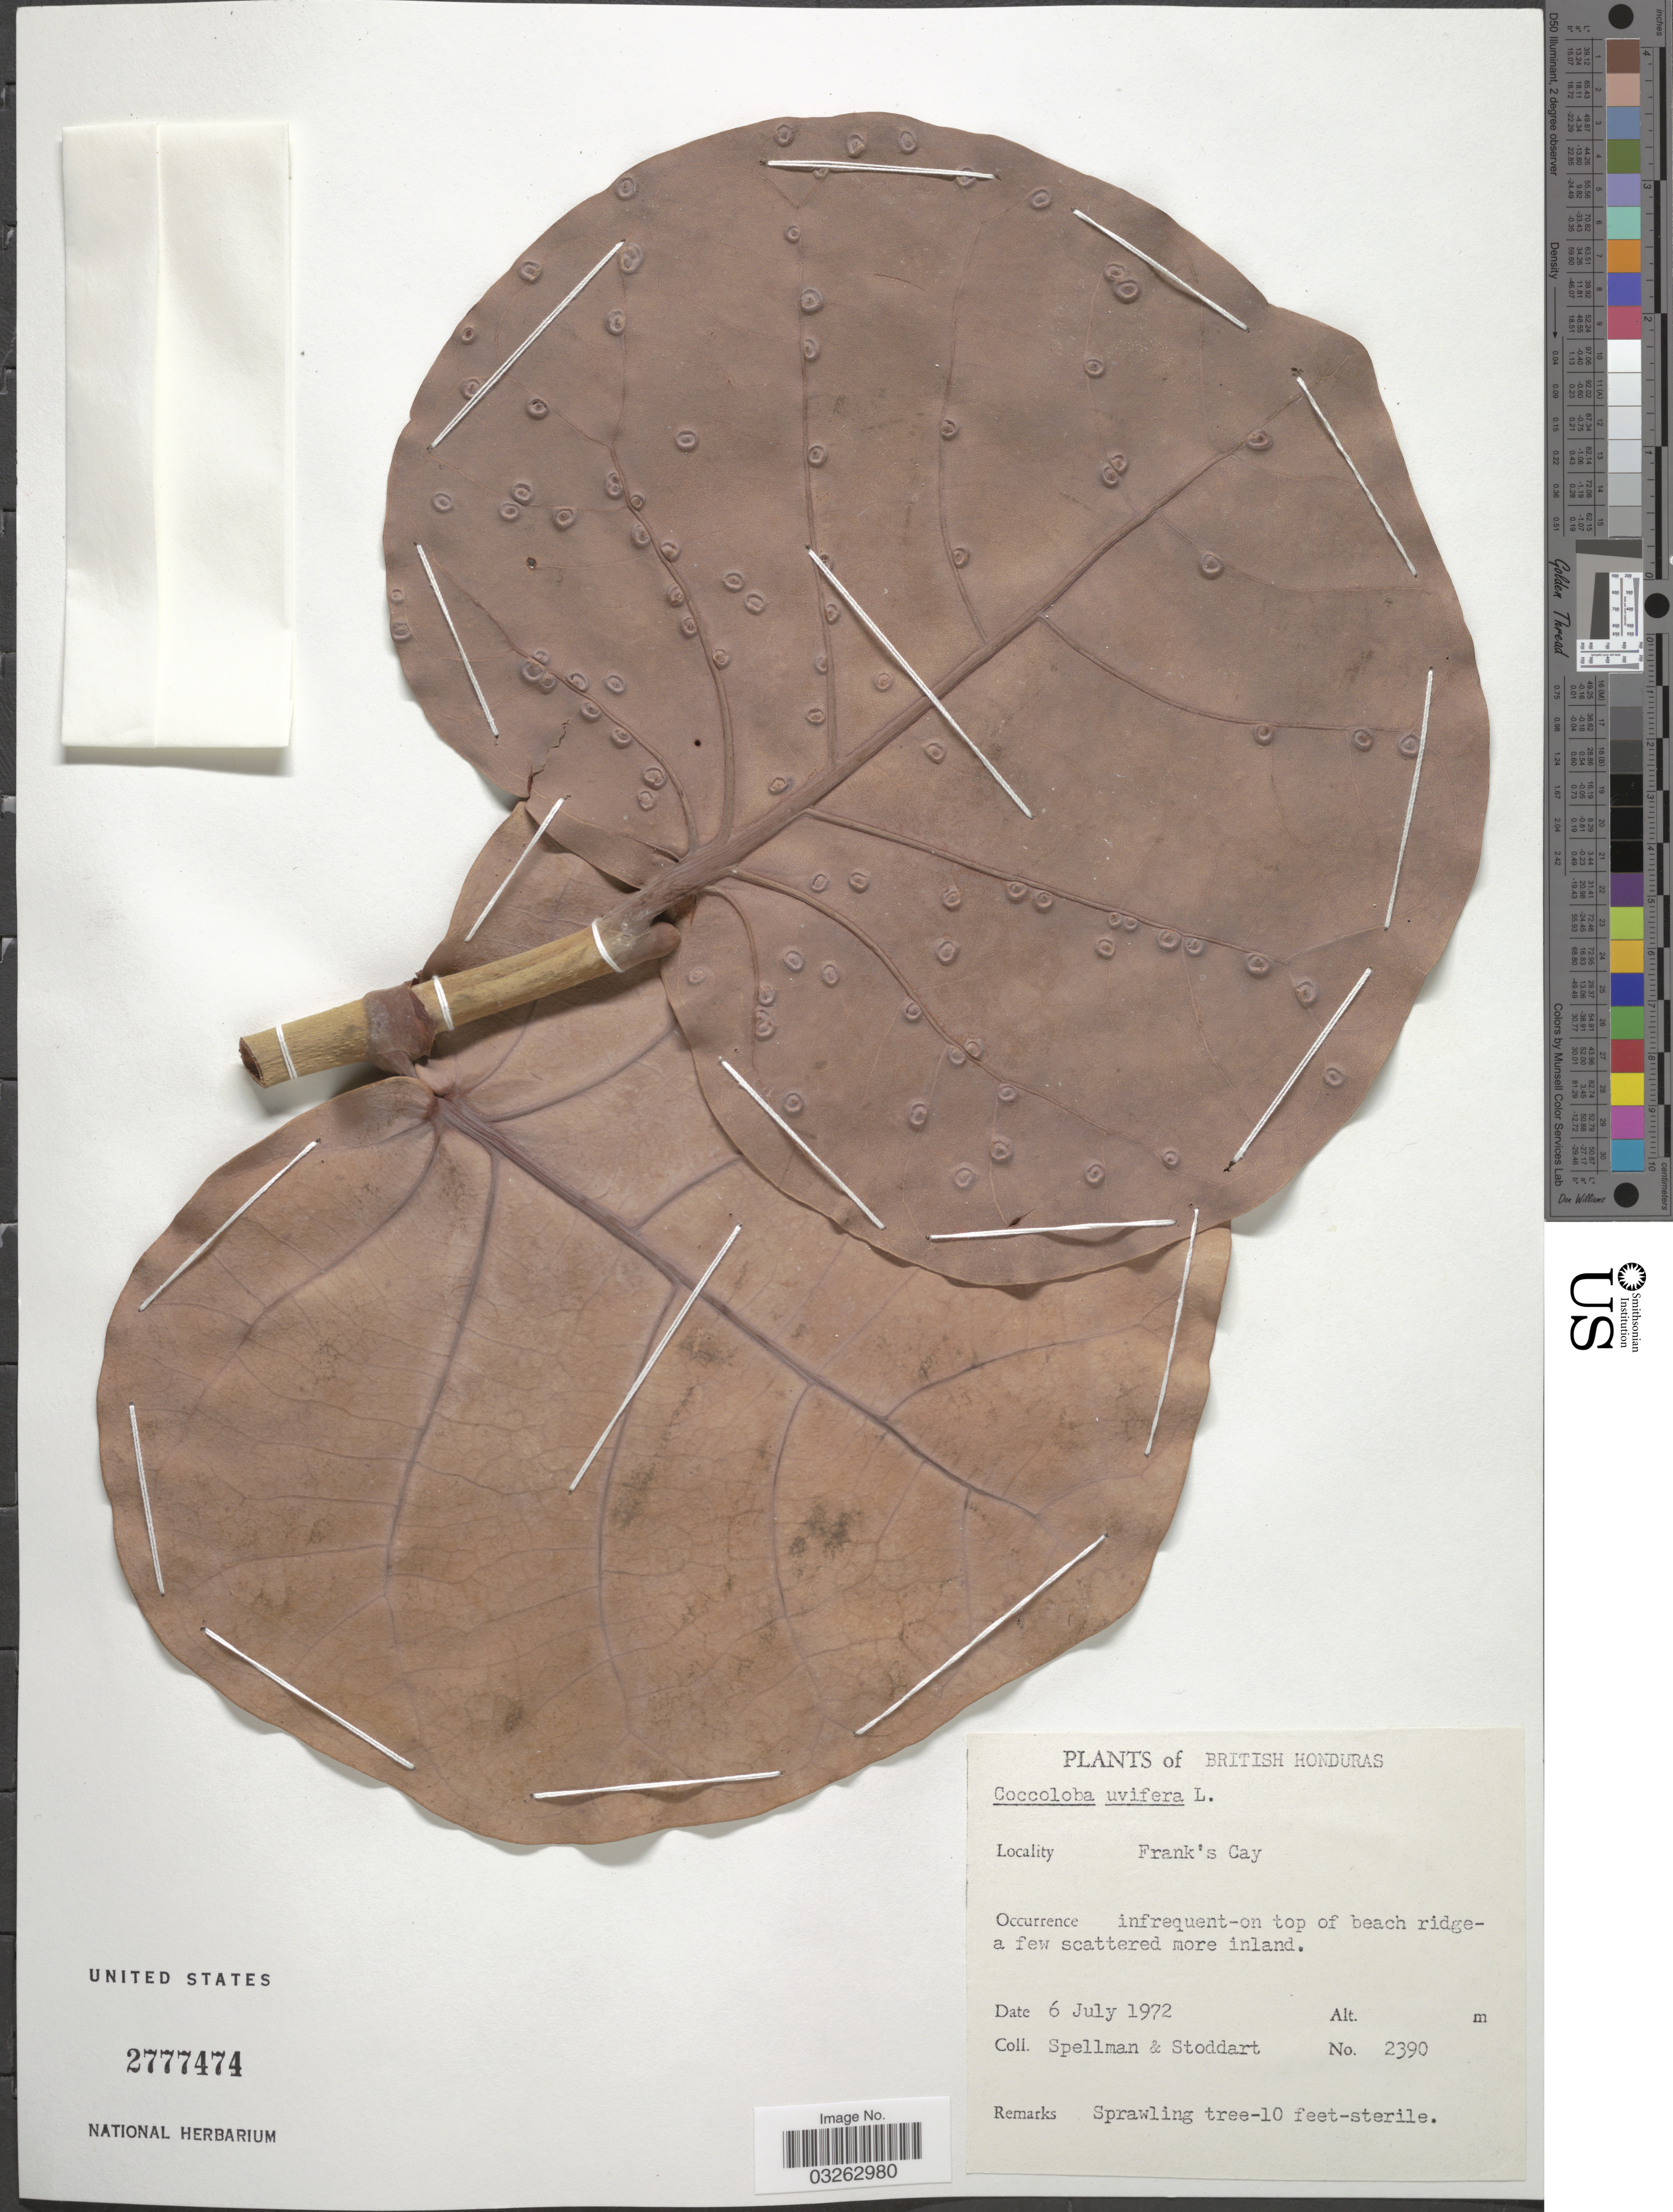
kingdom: Plantae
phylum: Tracheophyta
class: Magnoliopsida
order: Caryophyllales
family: Polygonaceae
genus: Coccoloba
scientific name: Coccoloba uvifera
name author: L.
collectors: Spellman, -- & -. Stoddart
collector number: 2390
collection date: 1972-07-06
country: Belize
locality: British Honduras. Frank's Cay.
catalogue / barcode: US 2777474